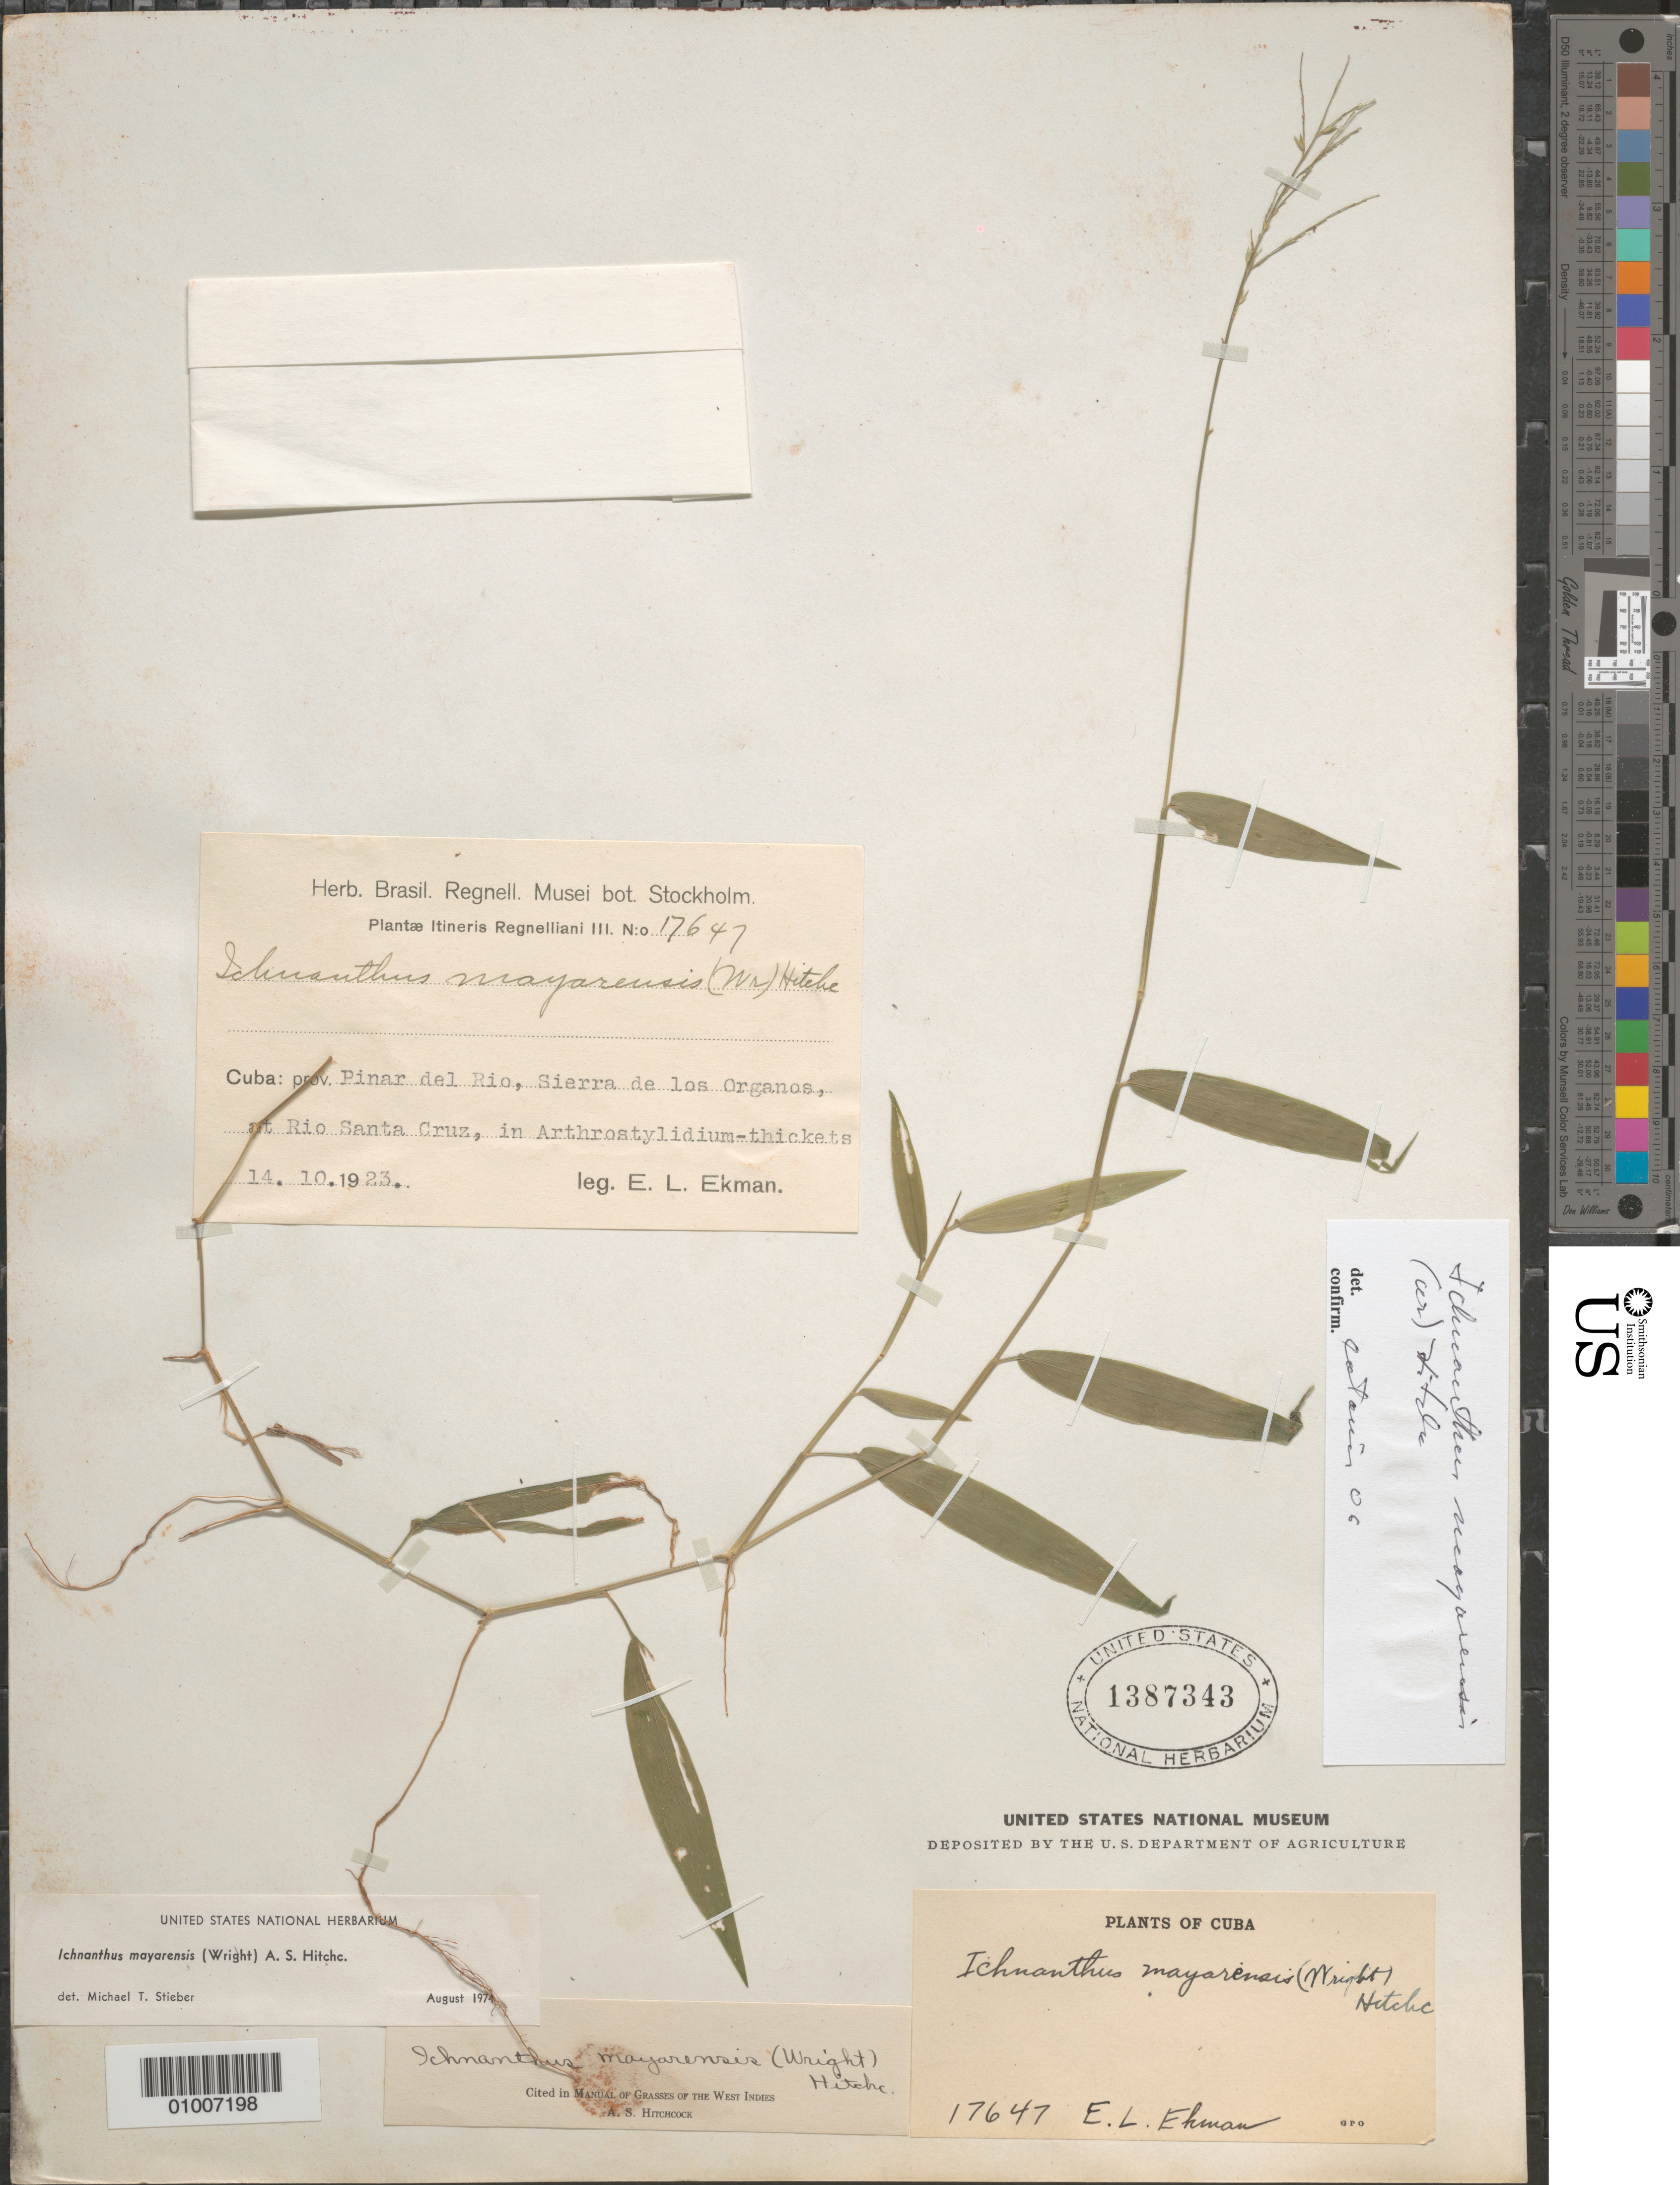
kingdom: Plantae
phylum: Tracheophyta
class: Liliopsida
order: Poales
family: Poaceae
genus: Ichnanthus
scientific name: Ichnanthus mayarensis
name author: (C. Wright) Hitchc.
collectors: E. L. Ekman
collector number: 17647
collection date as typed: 14 Oct 1923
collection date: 1923-10-14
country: Cuba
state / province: Pinar del Rio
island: Cuba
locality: Pinar del Rio, Sierra de los Organos, Rio Santa Cruz, Arthrostylidium-thickets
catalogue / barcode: US 1387343